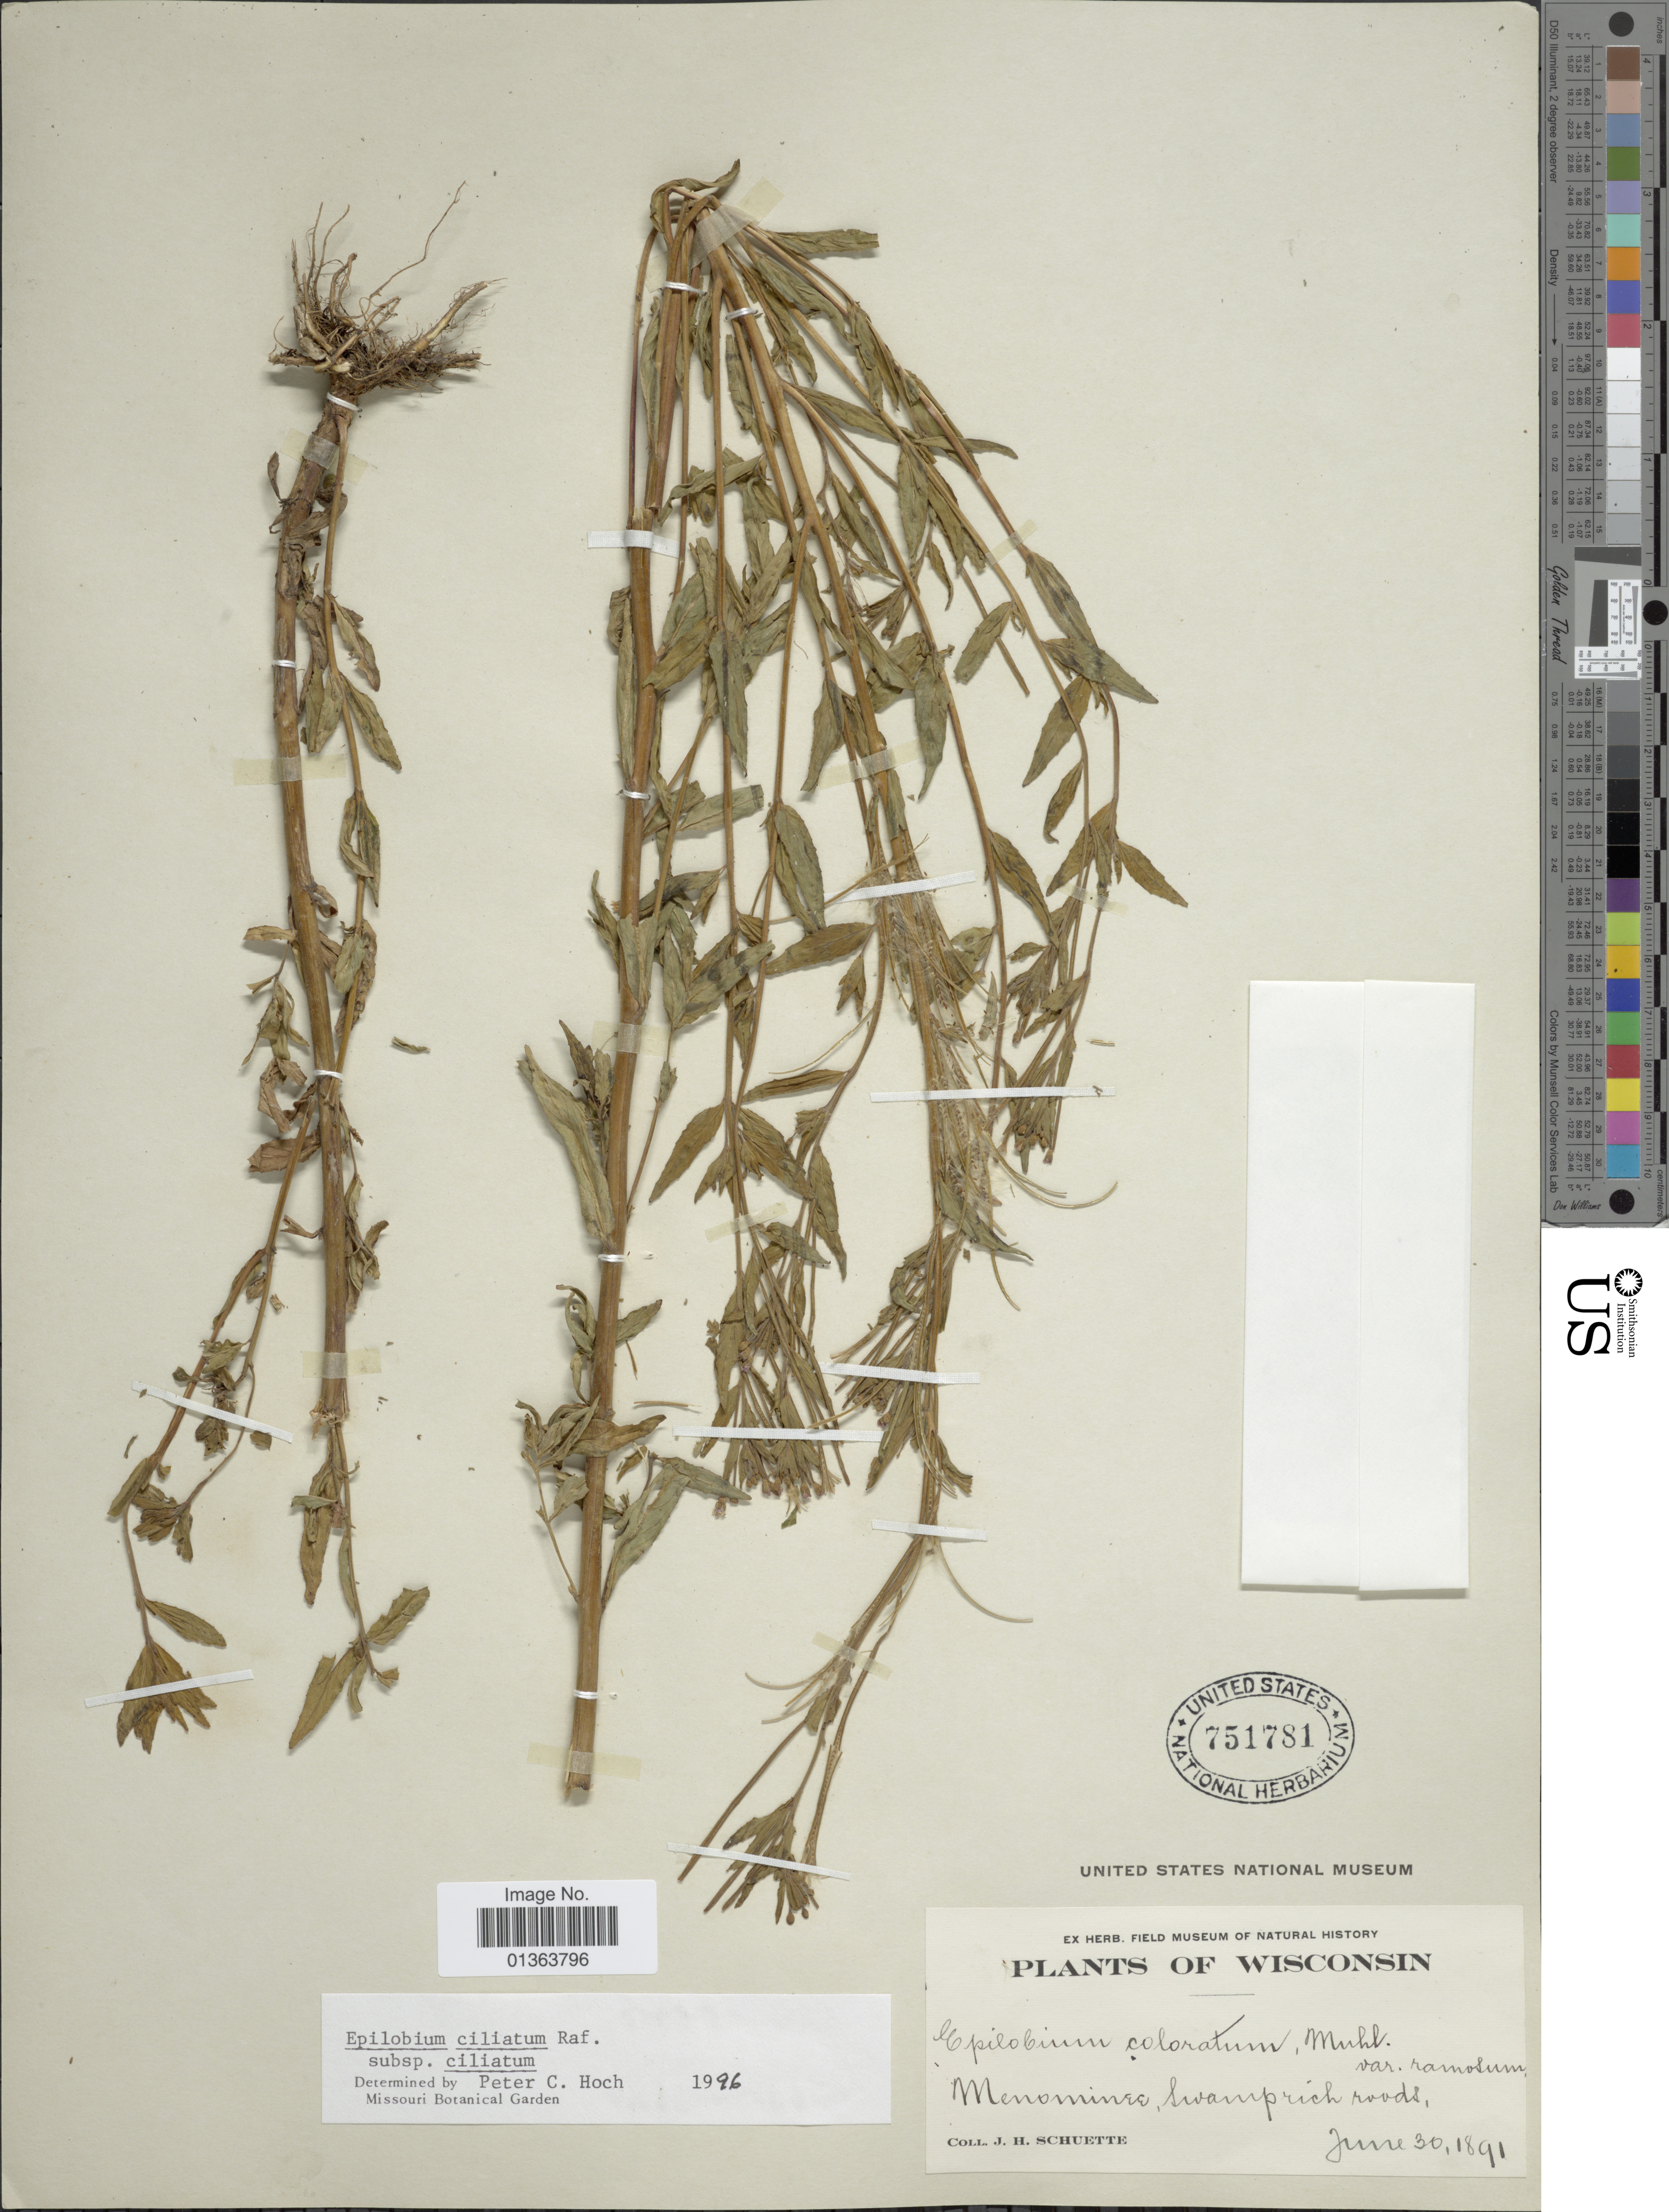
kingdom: Plantae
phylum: Tracheophyta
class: Magnoliopsida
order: Myrtales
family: Onagraceae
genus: Epilobium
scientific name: Epilobium ciliatum subsp. ciliatum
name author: Raf.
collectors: J. H. Schuette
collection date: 1891-06-30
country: United States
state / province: Wisconsin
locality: Menominee.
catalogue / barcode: US 751781